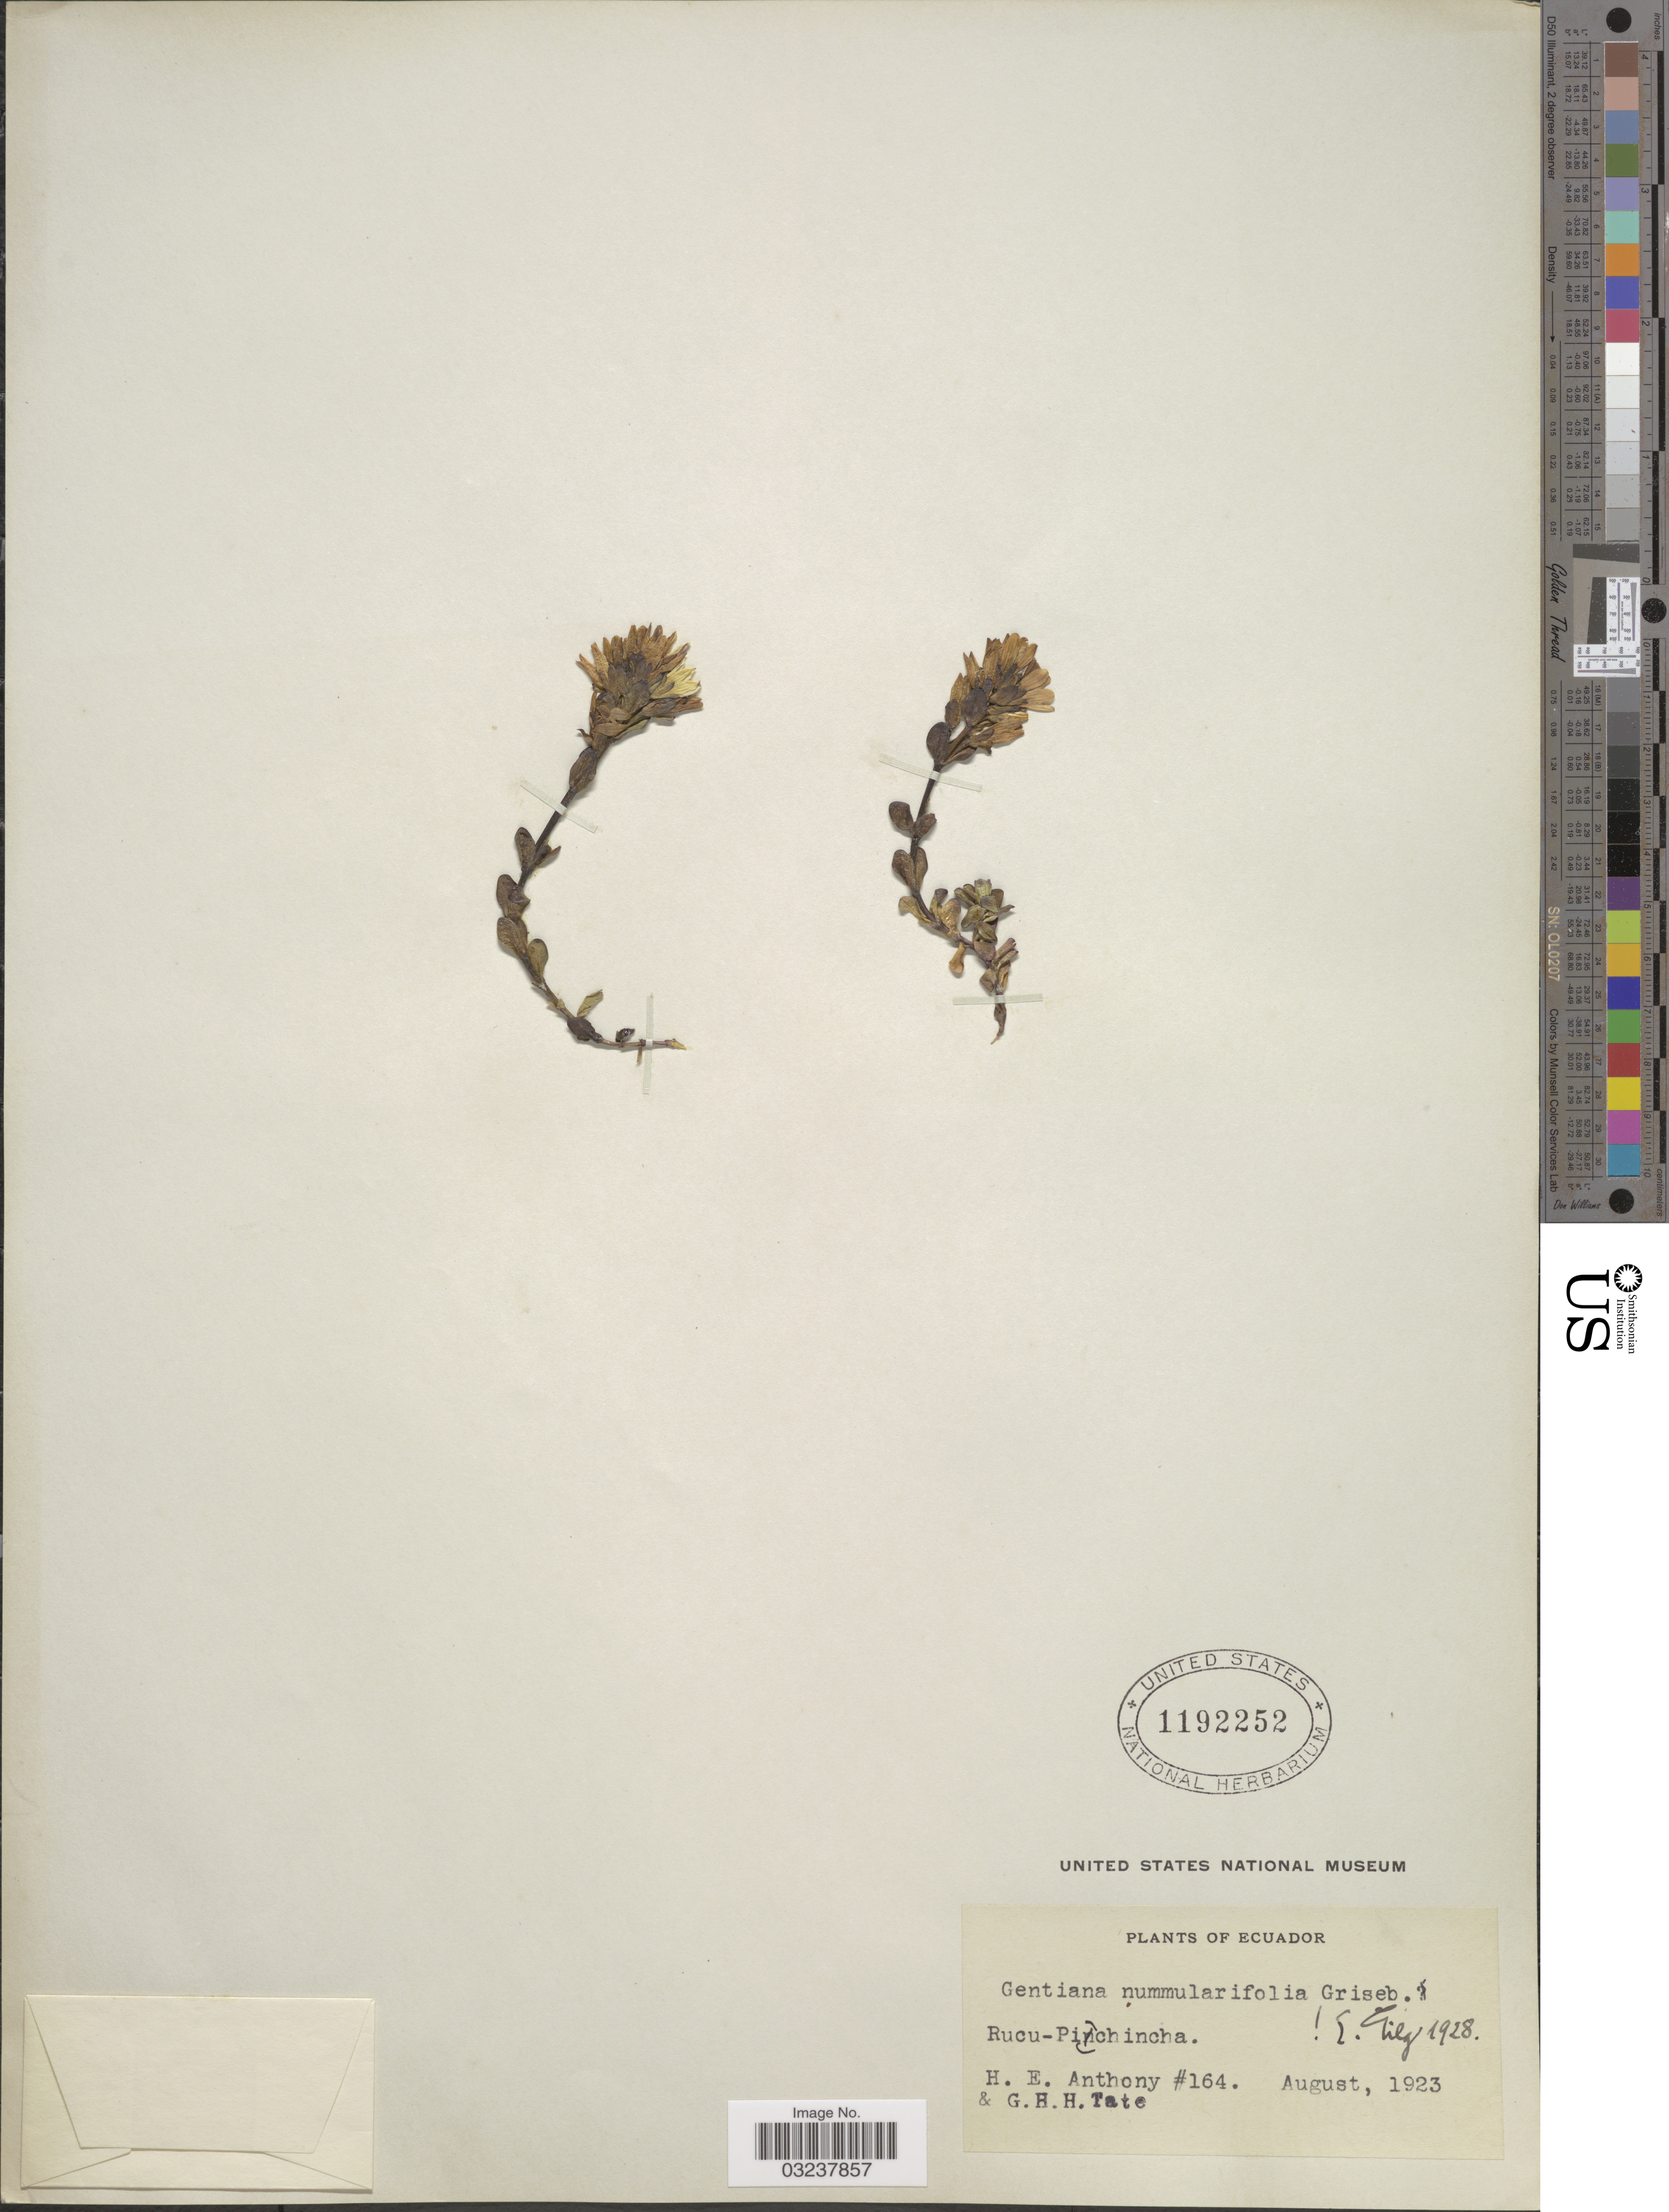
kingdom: Plantae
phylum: Tracheophyta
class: Magnoliopsida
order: Gentianales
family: Gentianaceae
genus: Gentianella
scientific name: Gentianella nummularifolia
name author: (Griseb.) Fabris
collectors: H. E. Anthony & G. H. H.Tate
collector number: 164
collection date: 1923-08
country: Ecuador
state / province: Pichincha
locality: Rucu-Pichincha.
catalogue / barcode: US 1192252